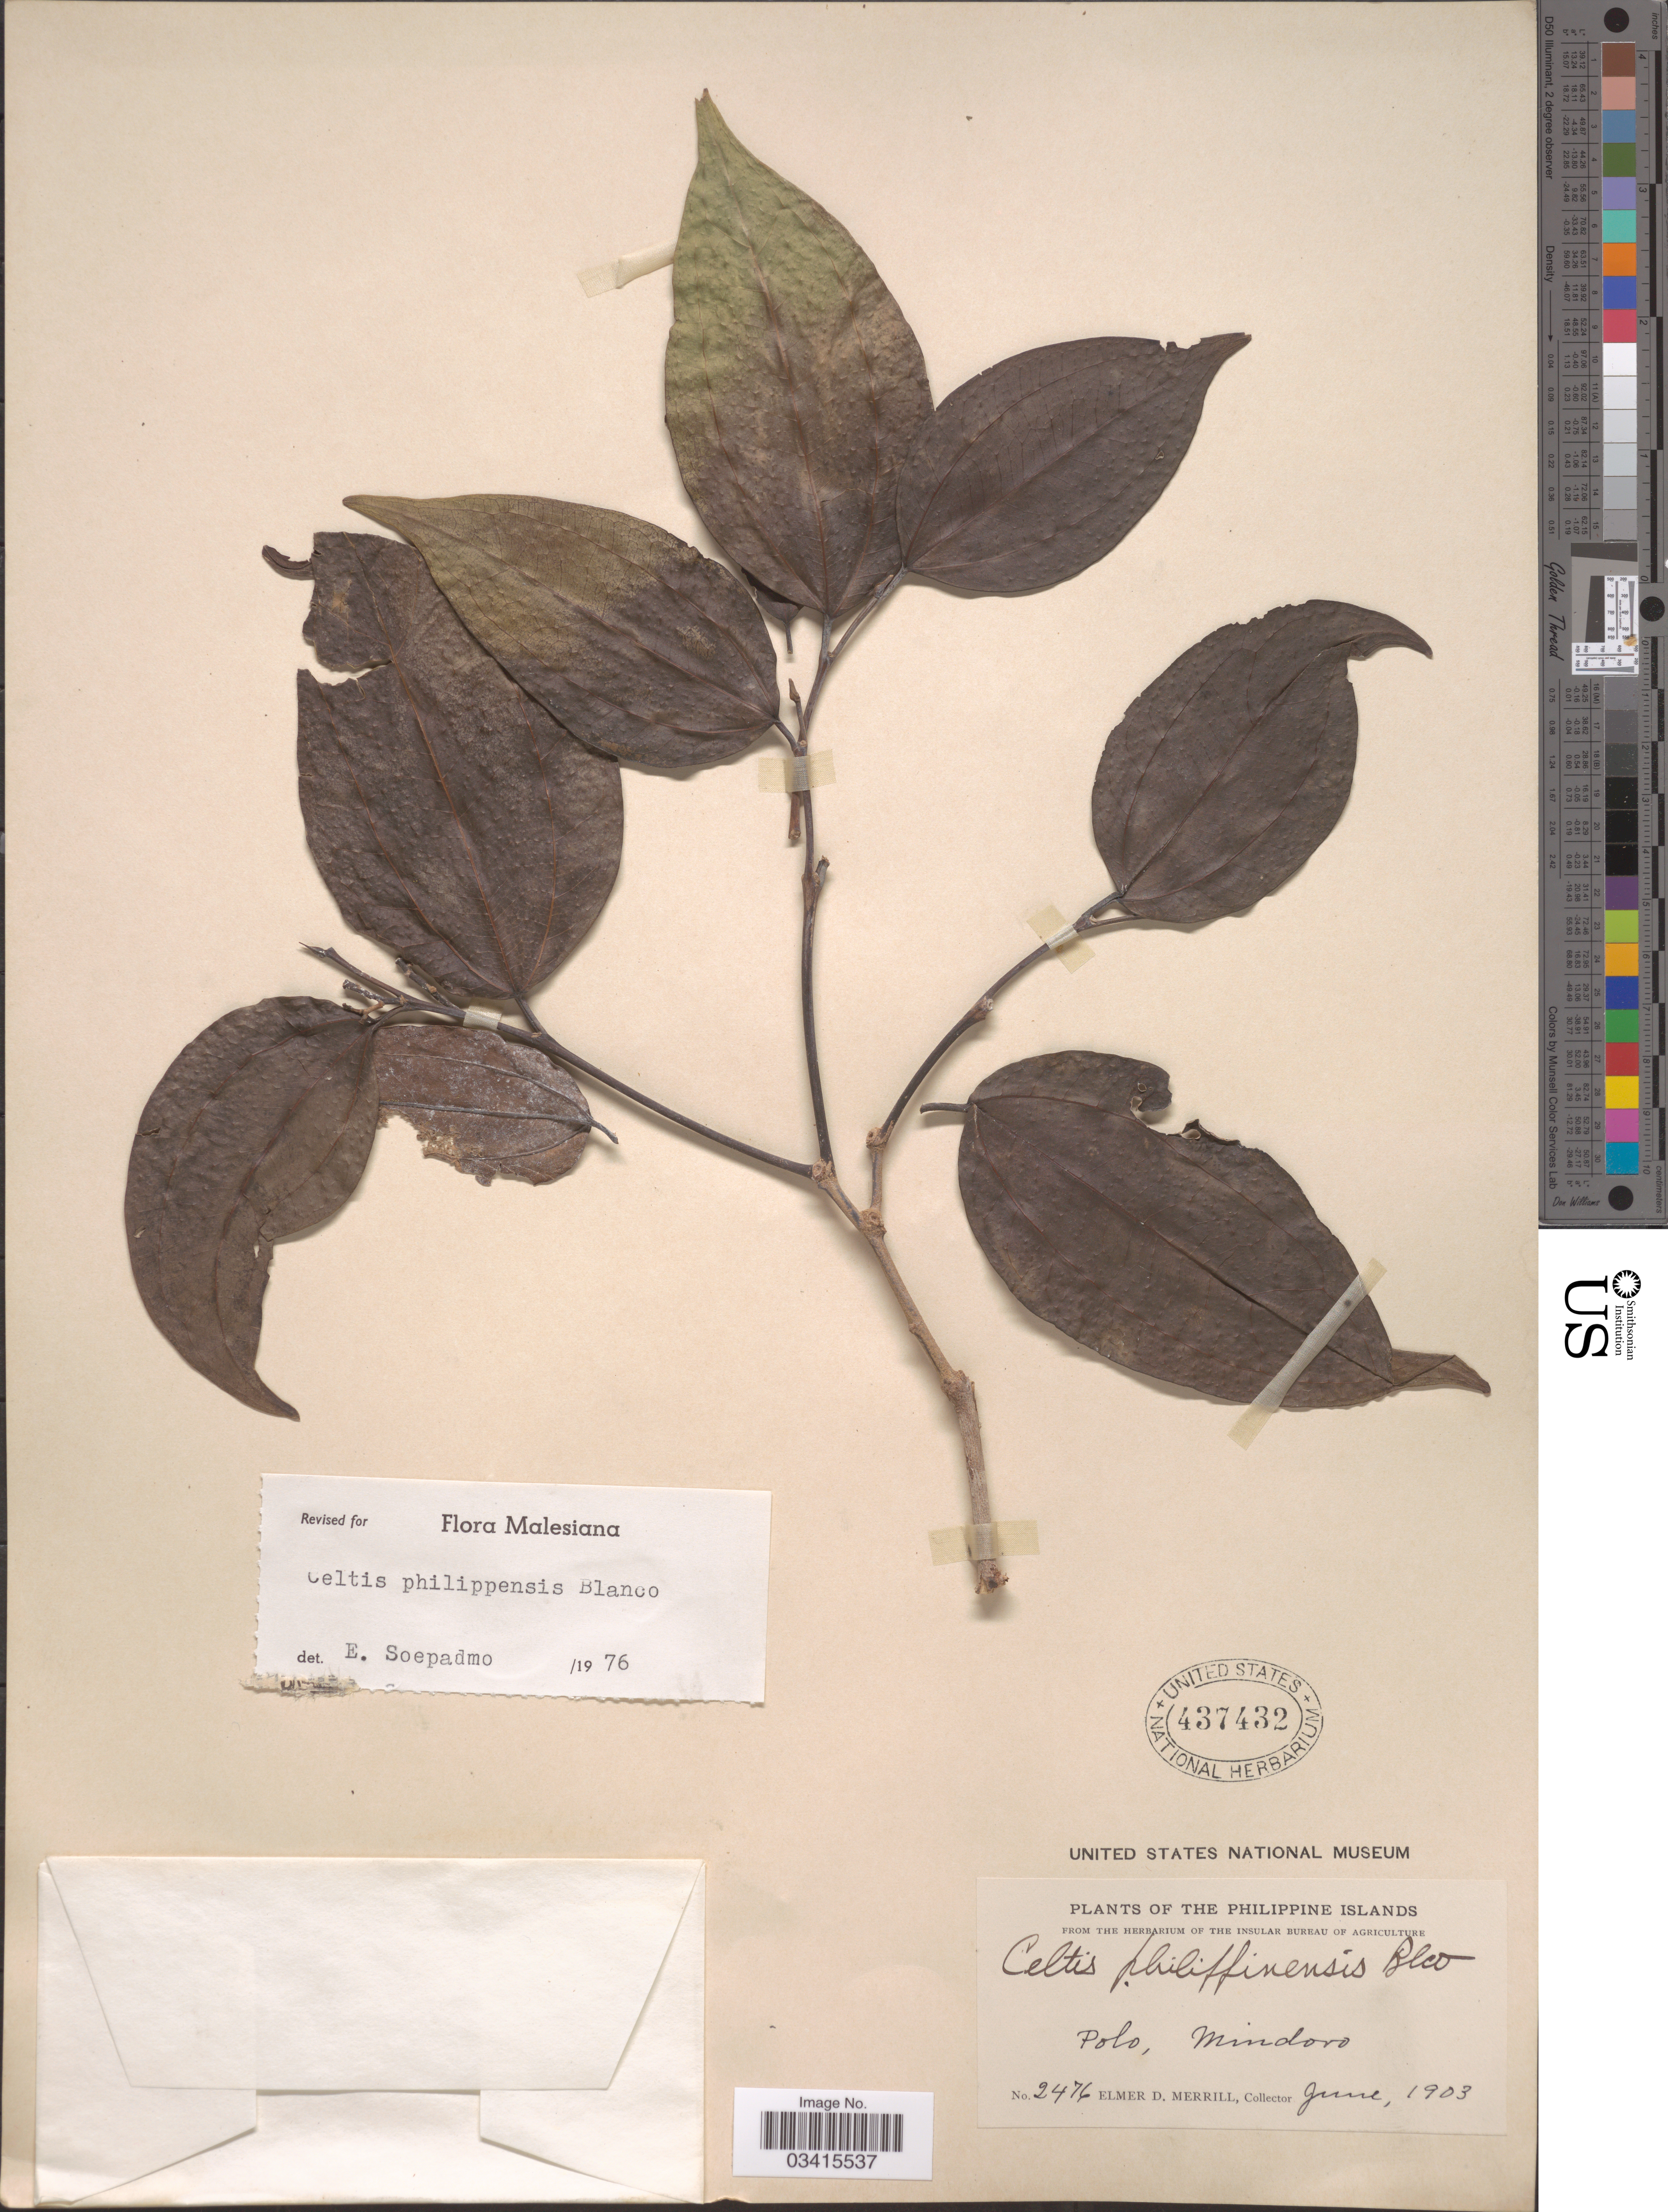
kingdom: Plantae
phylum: Tracheophyta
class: Magnoliopsida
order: Rosales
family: Cannabaceae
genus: Celtis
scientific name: Celtis philippensis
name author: Blanco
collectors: E. D. Merrill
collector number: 2476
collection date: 1903-06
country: Philippines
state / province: Mimaropa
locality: Polo, Mindoro.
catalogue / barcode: US 437432